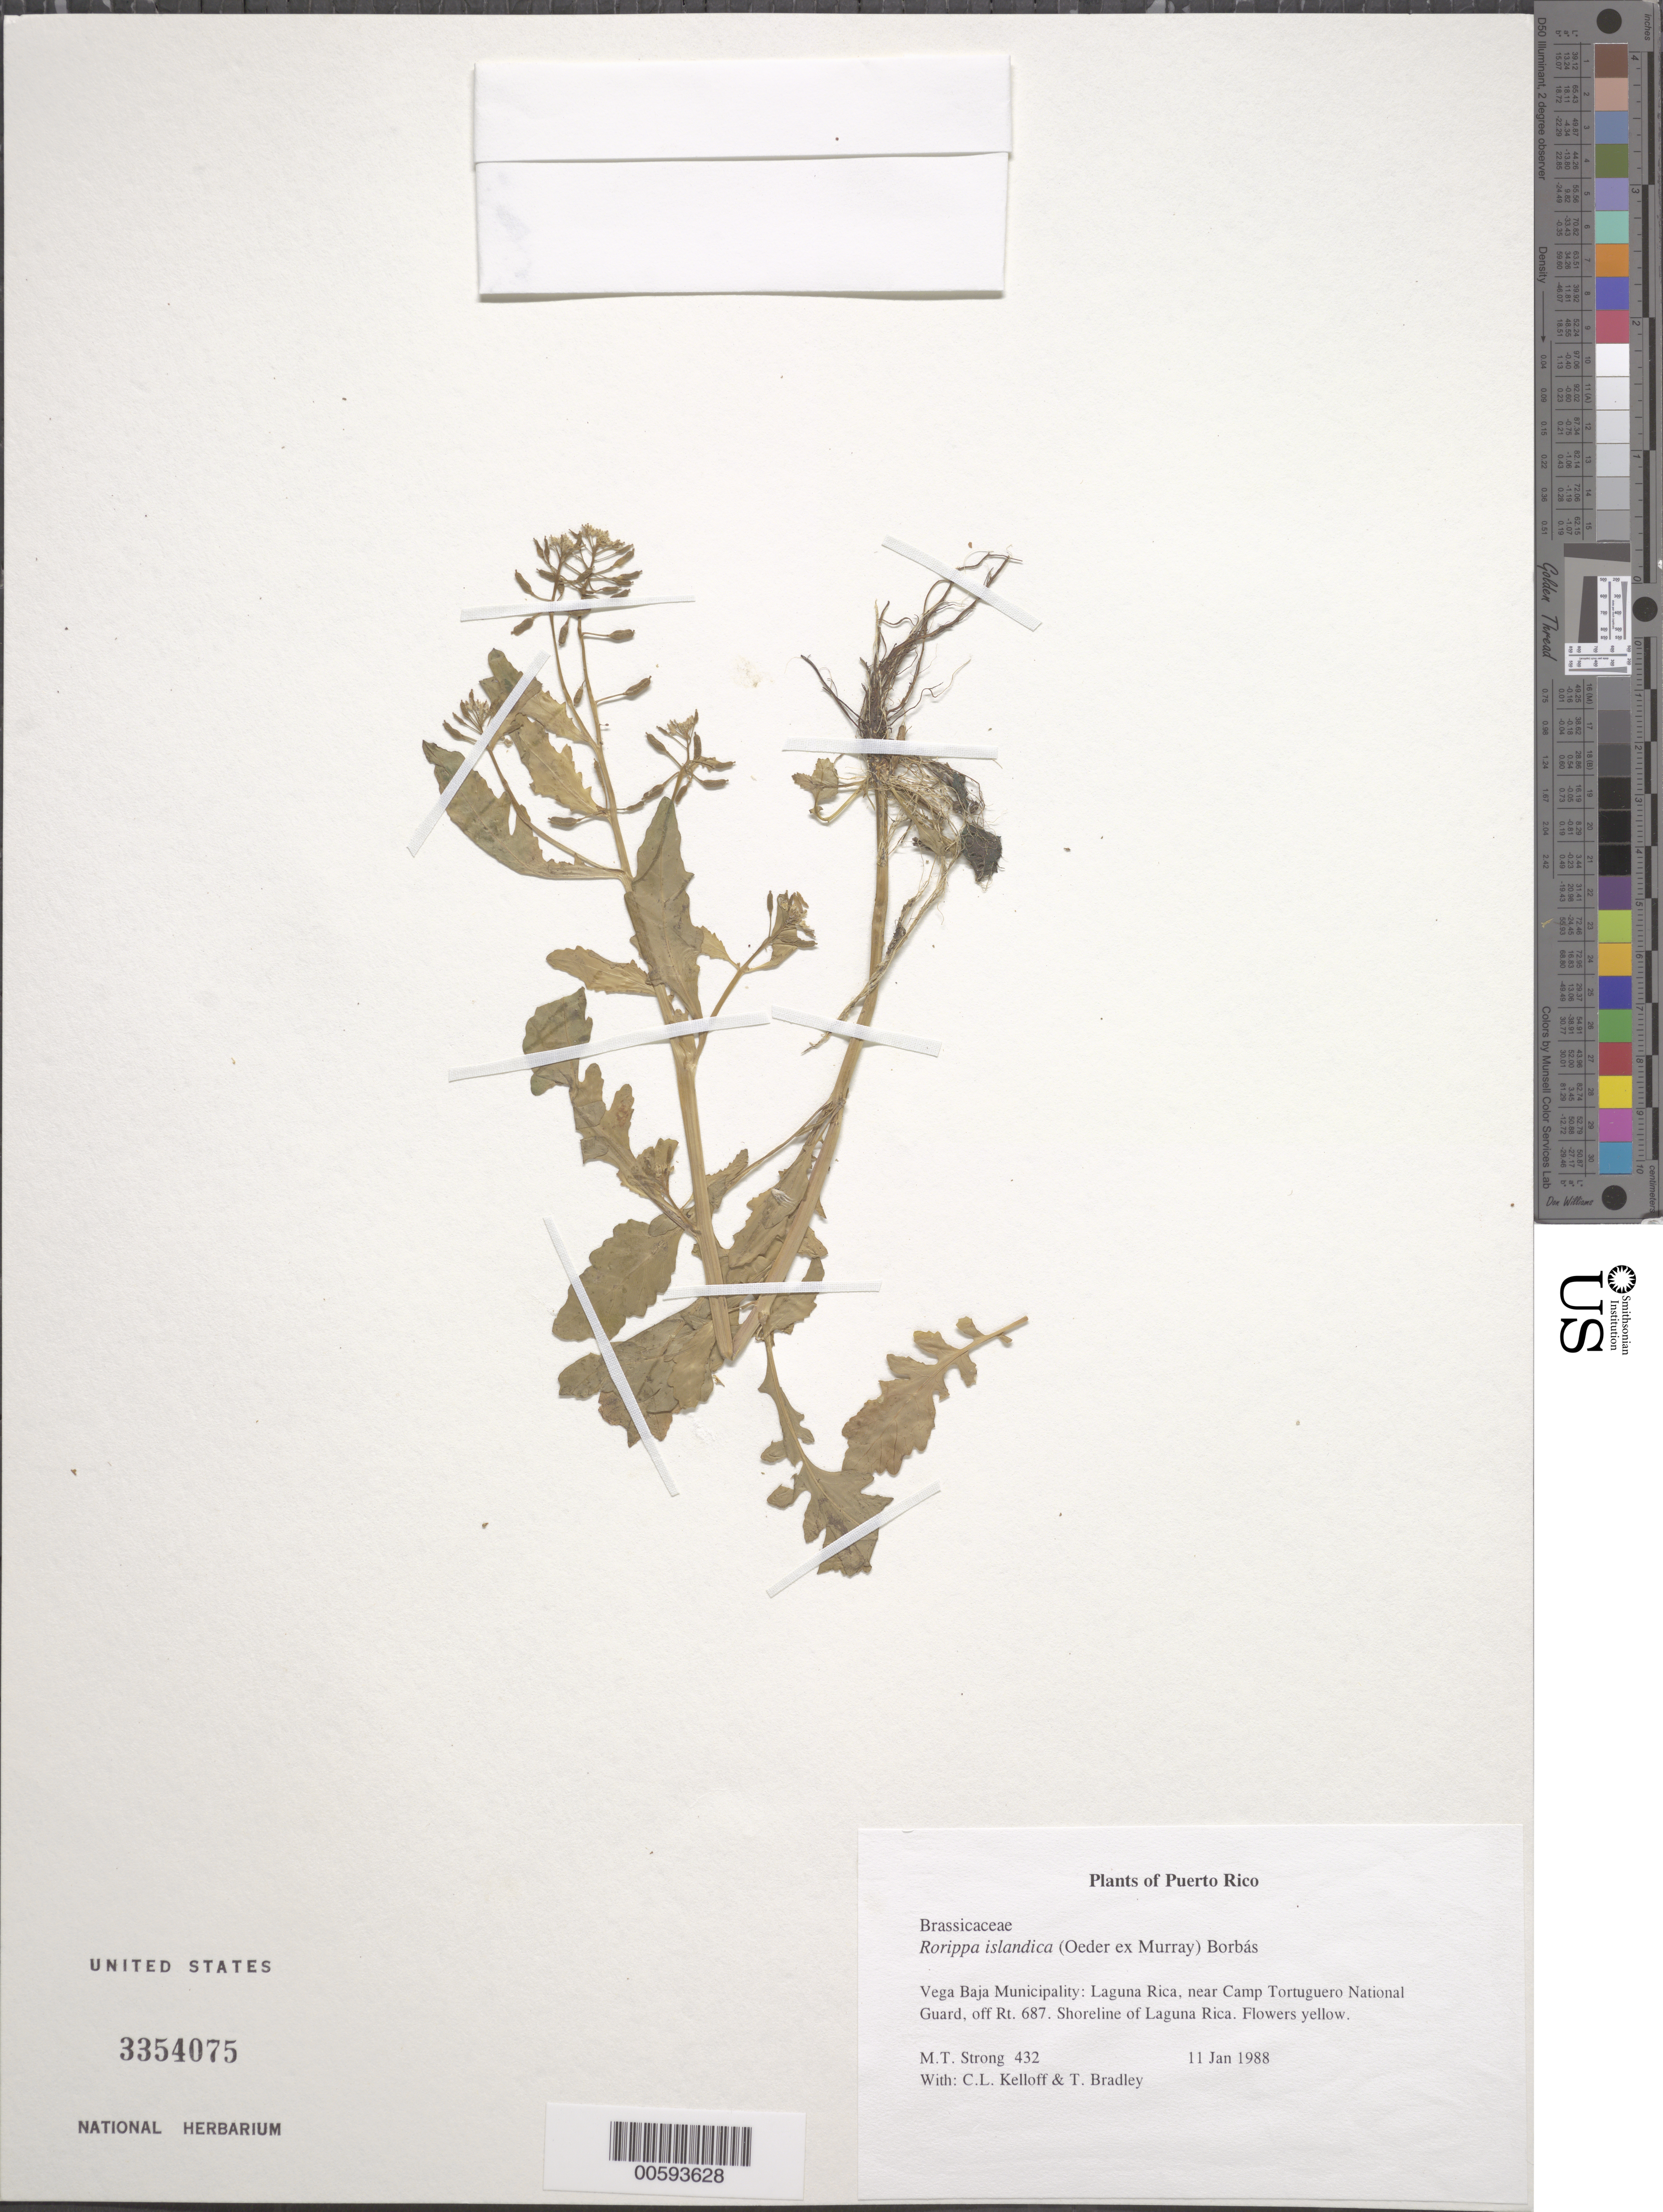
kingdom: Plantae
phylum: Tracheophyta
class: Magnoliopsida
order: Brassicales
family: Brassicaceae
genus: Rorippa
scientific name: Rorippa islandica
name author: (Oeder) Borbás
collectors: M. T. Strong, C. L. Kelloff & T. Bradley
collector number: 432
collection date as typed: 11 Jan 1988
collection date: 1988-01-11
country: Puerto Rico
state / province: Vega Baja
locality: Vega Baja Municipality: Laguna Rica, near Camp Tortuguero National Guard, off Rt. 687.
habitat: Shoreline of Laguna Rica.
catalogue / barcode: US 3354075